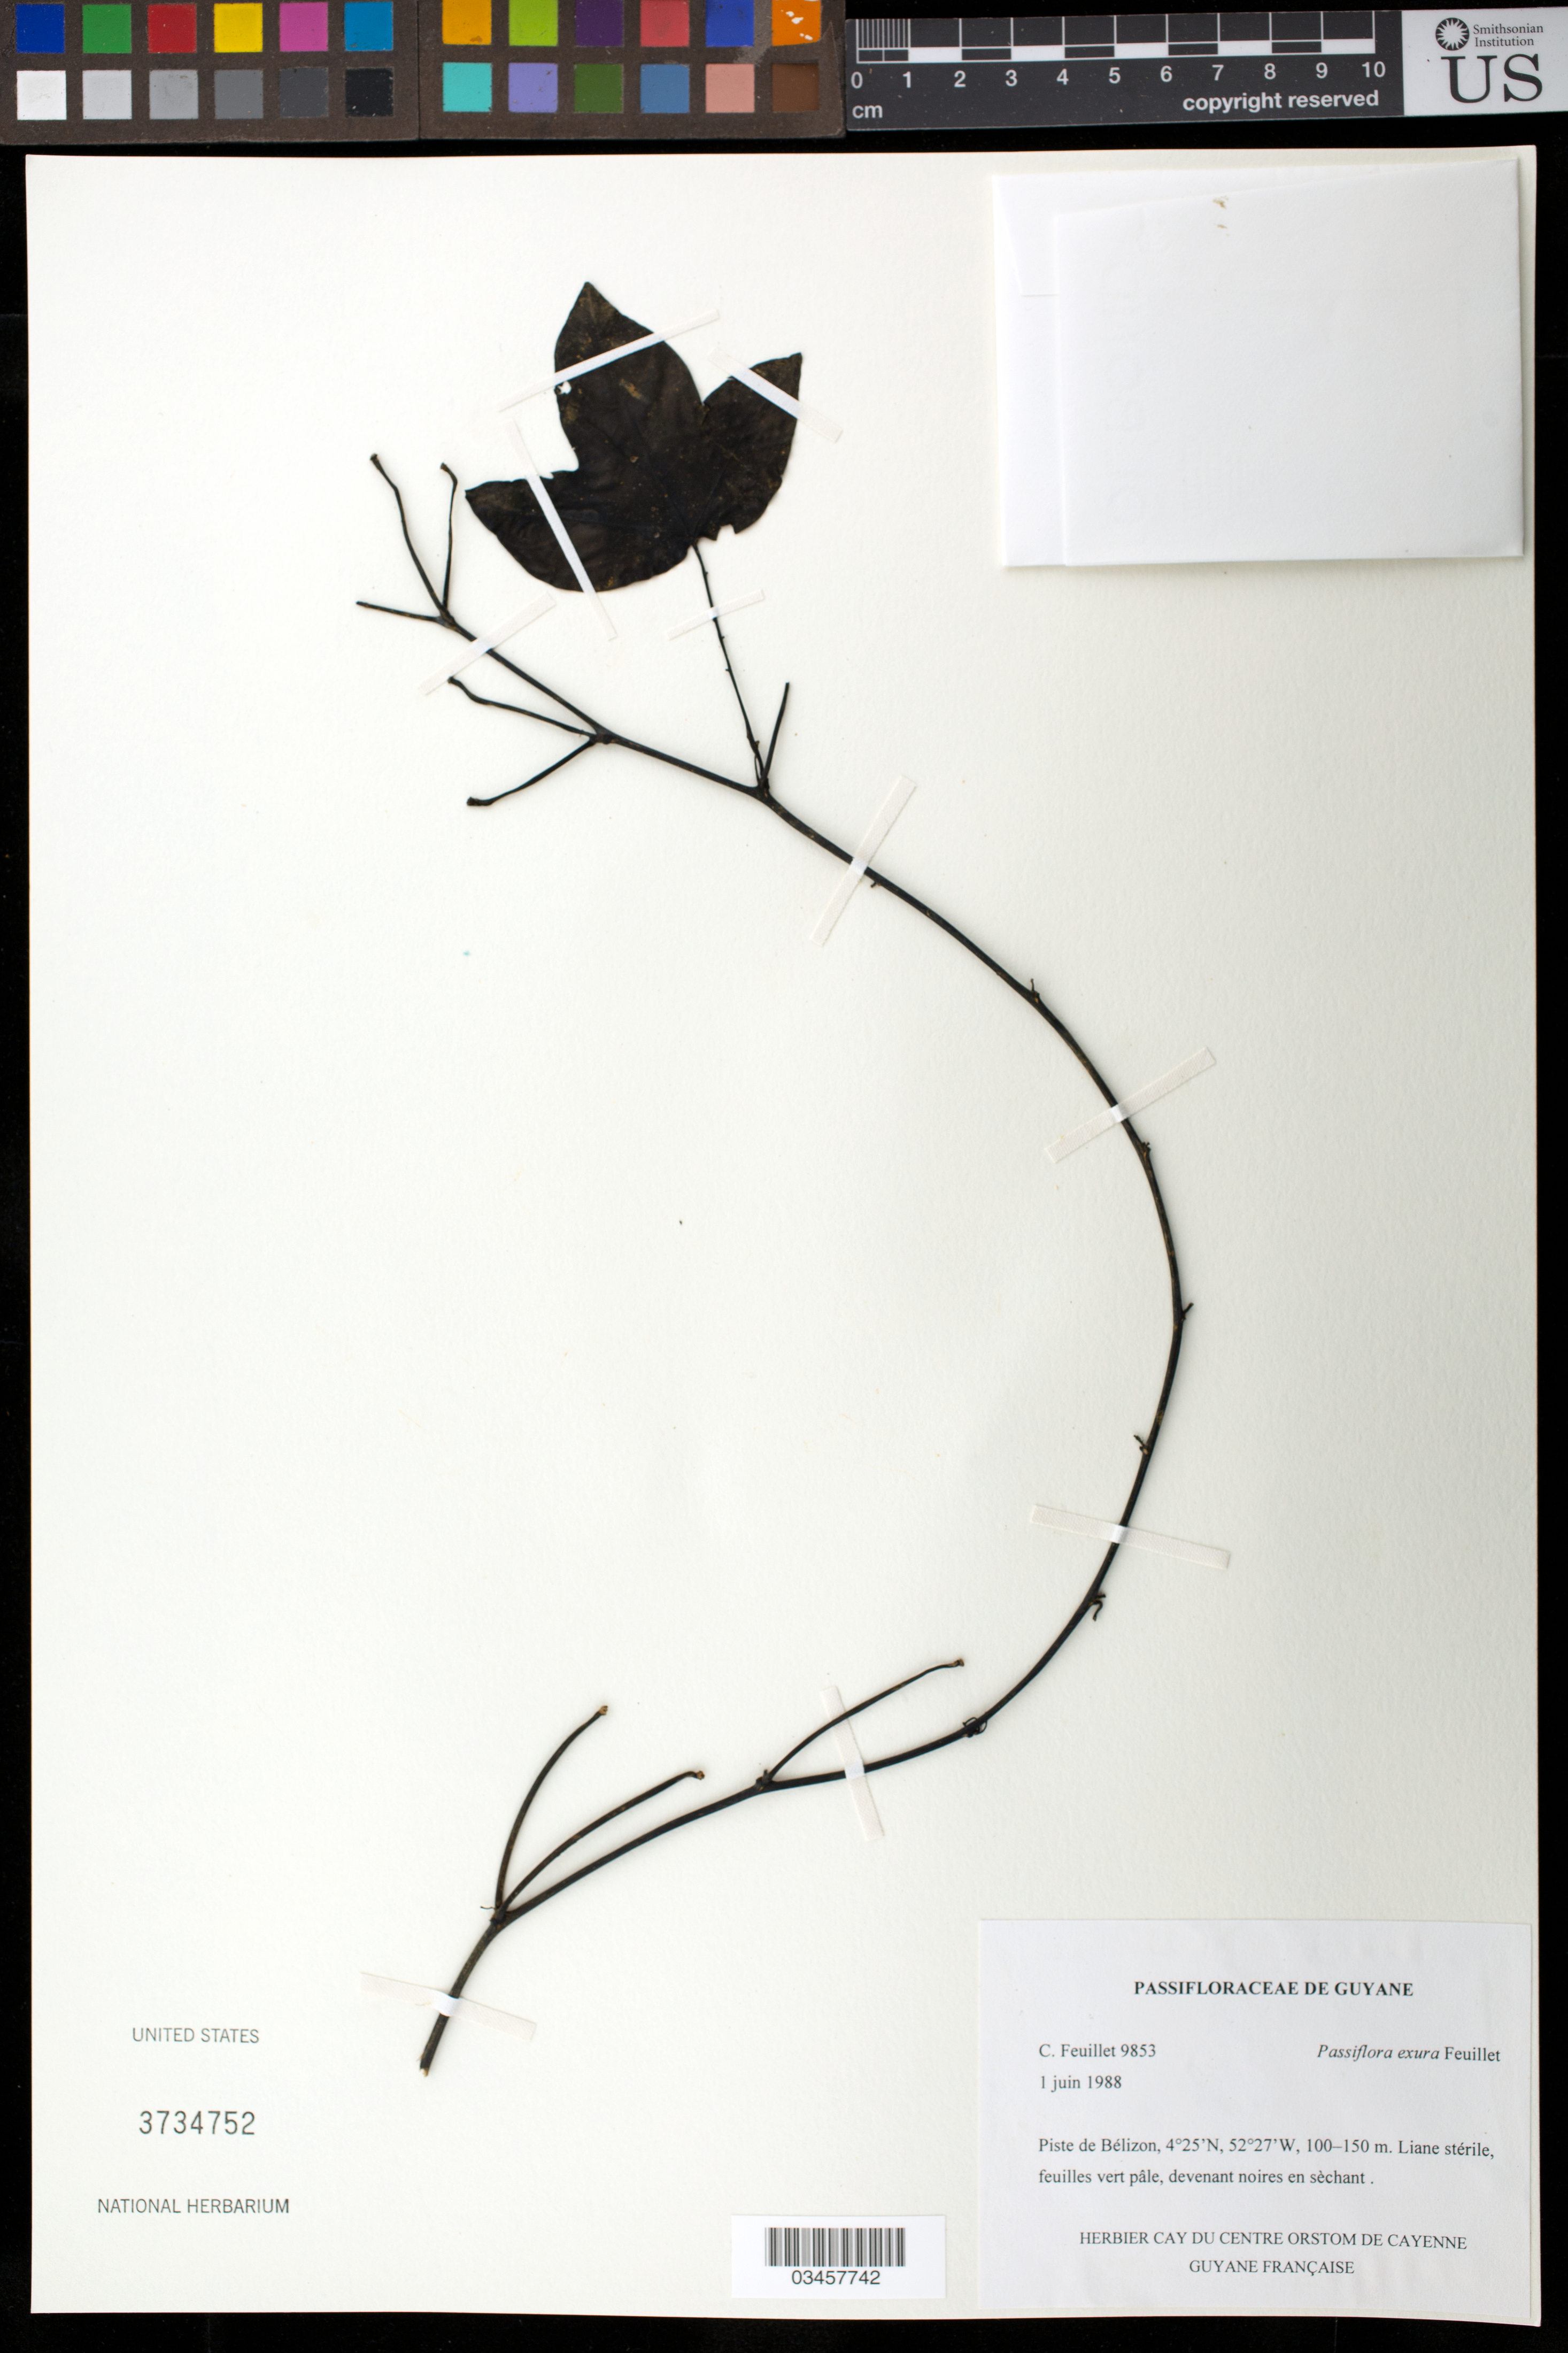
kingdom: Plantae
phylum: Tracheophyta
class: Magnoliopsida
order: Malpighiales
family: Passifloraceae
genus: Passiflora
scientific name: Passiflora exura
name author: Feuillet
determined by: Feuillet, C.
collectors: C. Feuillet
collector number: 9853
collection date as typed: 1 Jun 1988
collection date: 1988-06-01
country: French Guiana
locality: Route de Bélizon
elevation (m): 100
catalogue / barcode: US 3734752